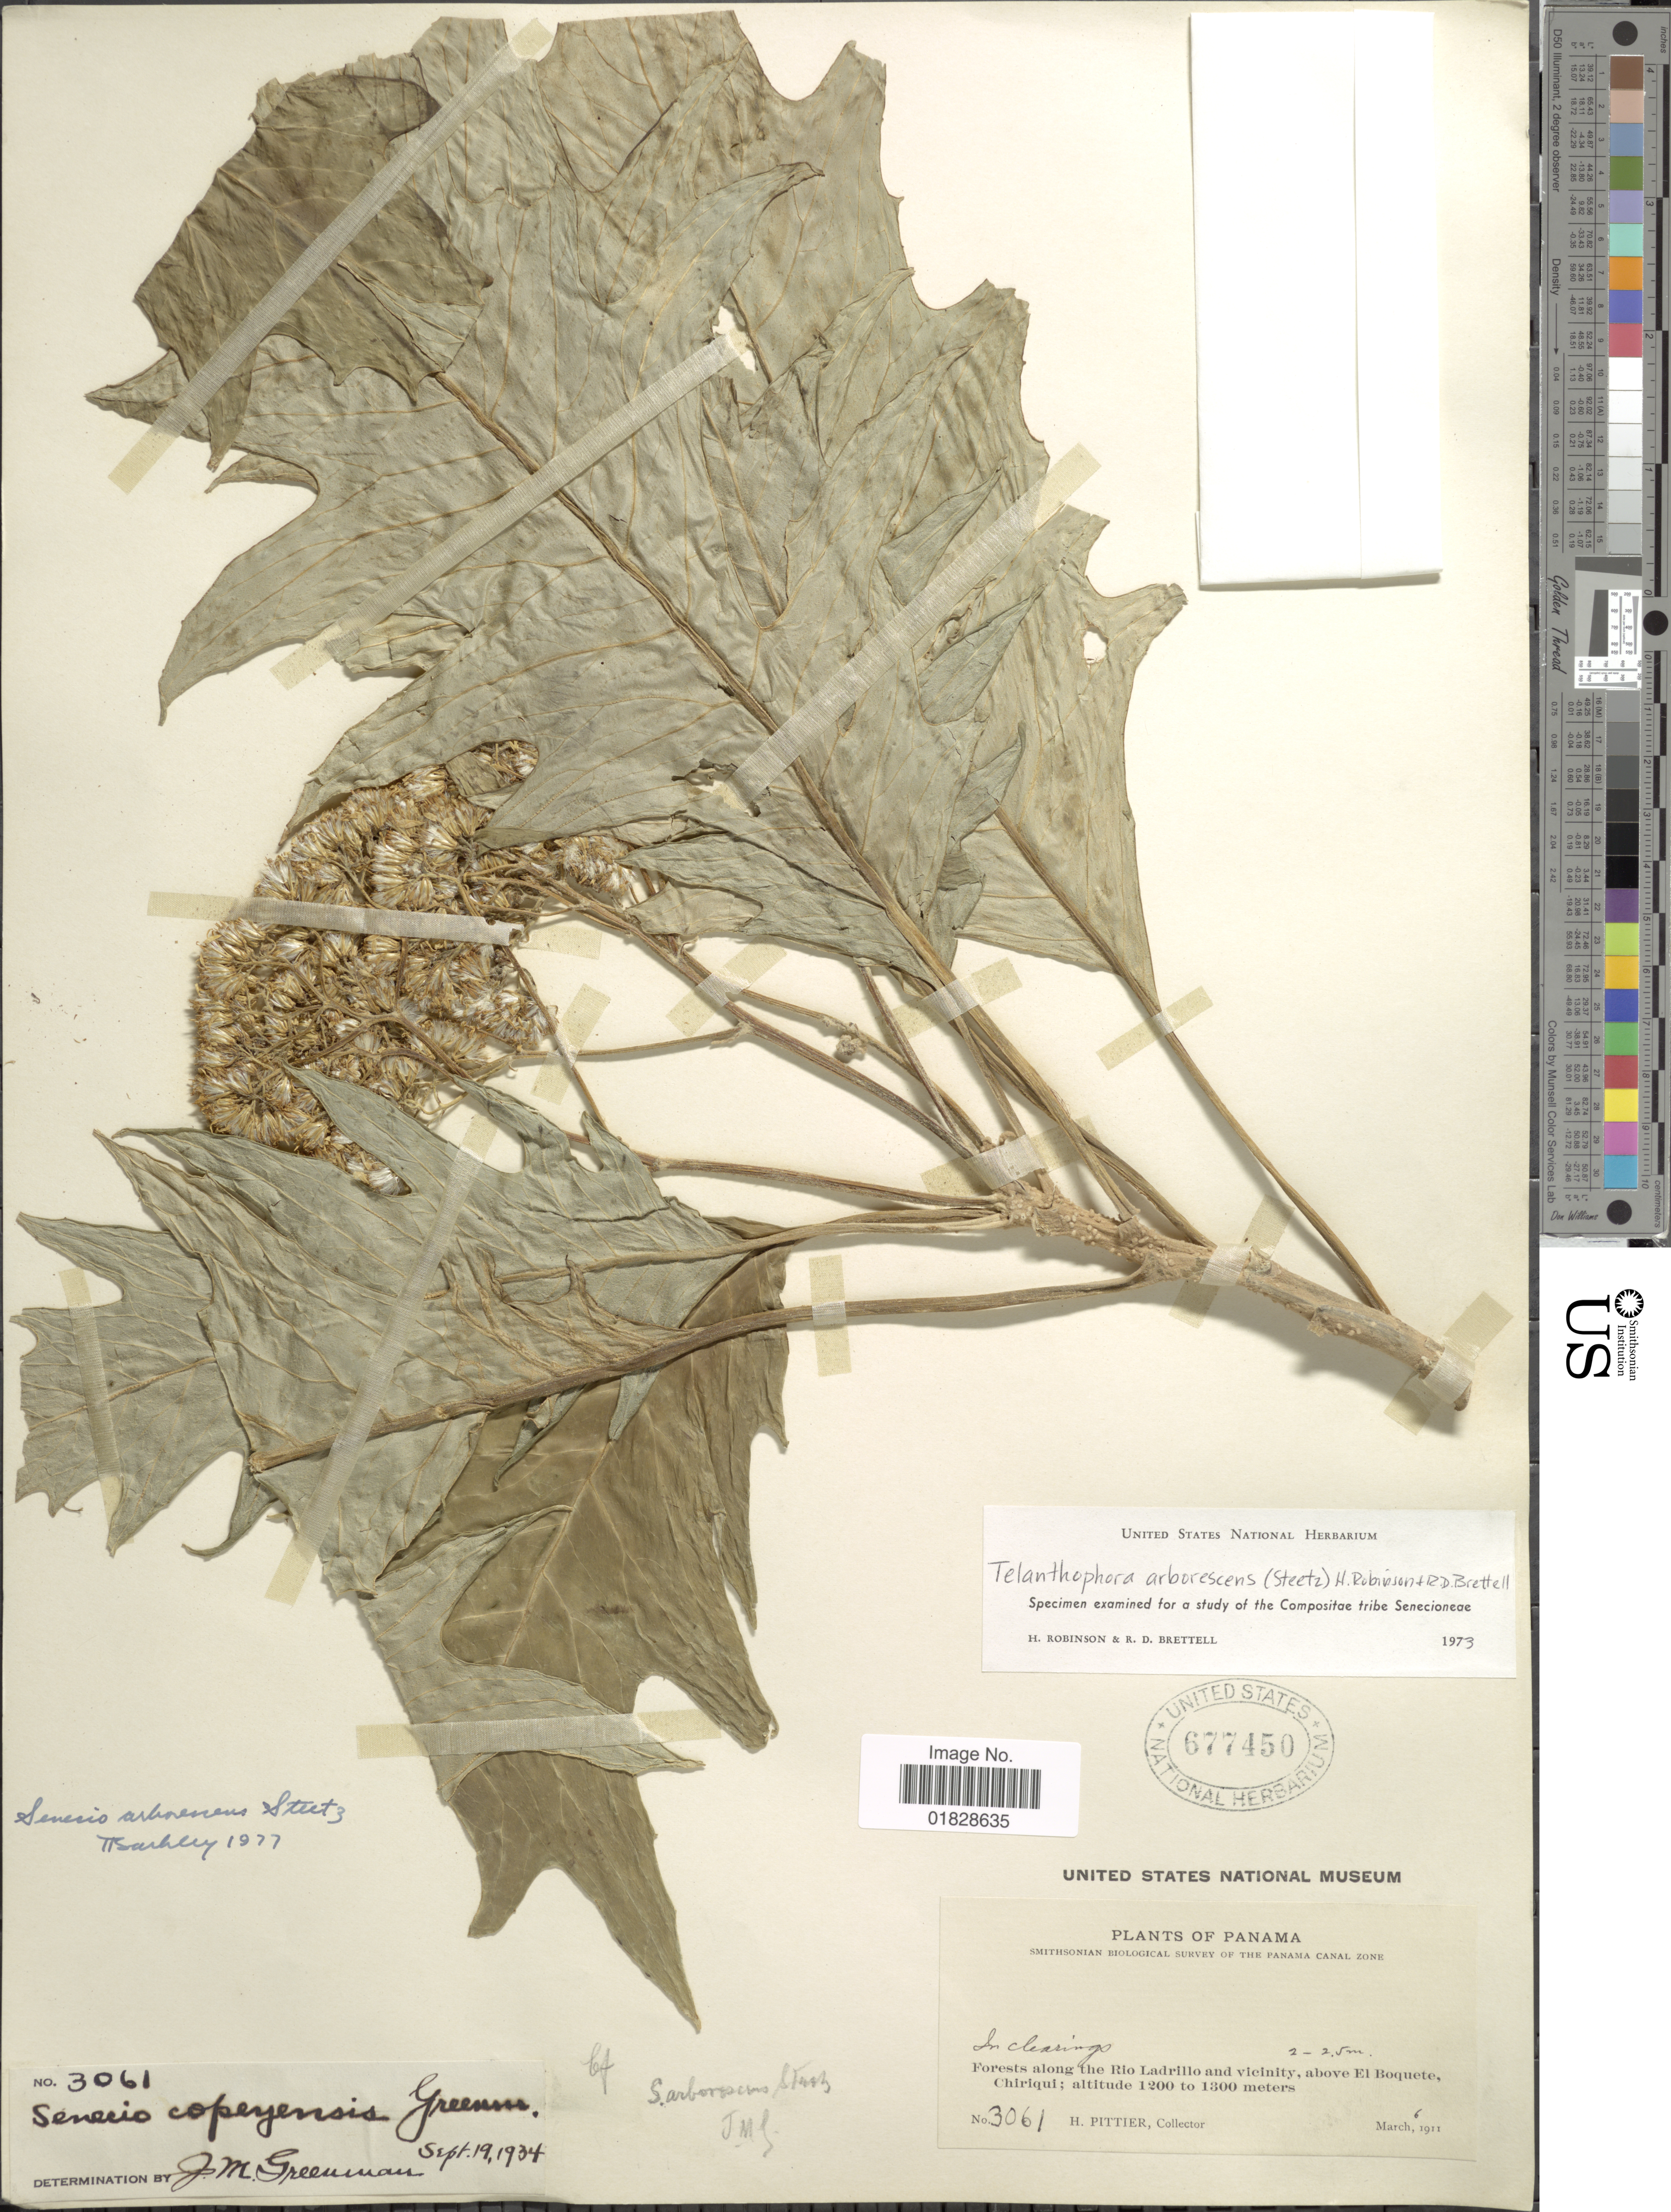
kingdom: Plantae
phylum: Tracheophyta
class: Magnoliopsida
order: Asterales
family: Asteraceae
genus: Telanthophora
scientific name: Telanthophora arborescens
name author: (Steetz) H. Rob. & Brettell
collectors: H. F. Pittier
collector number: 3061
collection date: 1911-03-06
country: Panama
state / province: Chiriqui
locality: In clearings. Forests along the Rio Ladrillo and vicinity, above El Boquete, Chiriqui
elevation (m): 1200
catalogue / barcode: US 677450